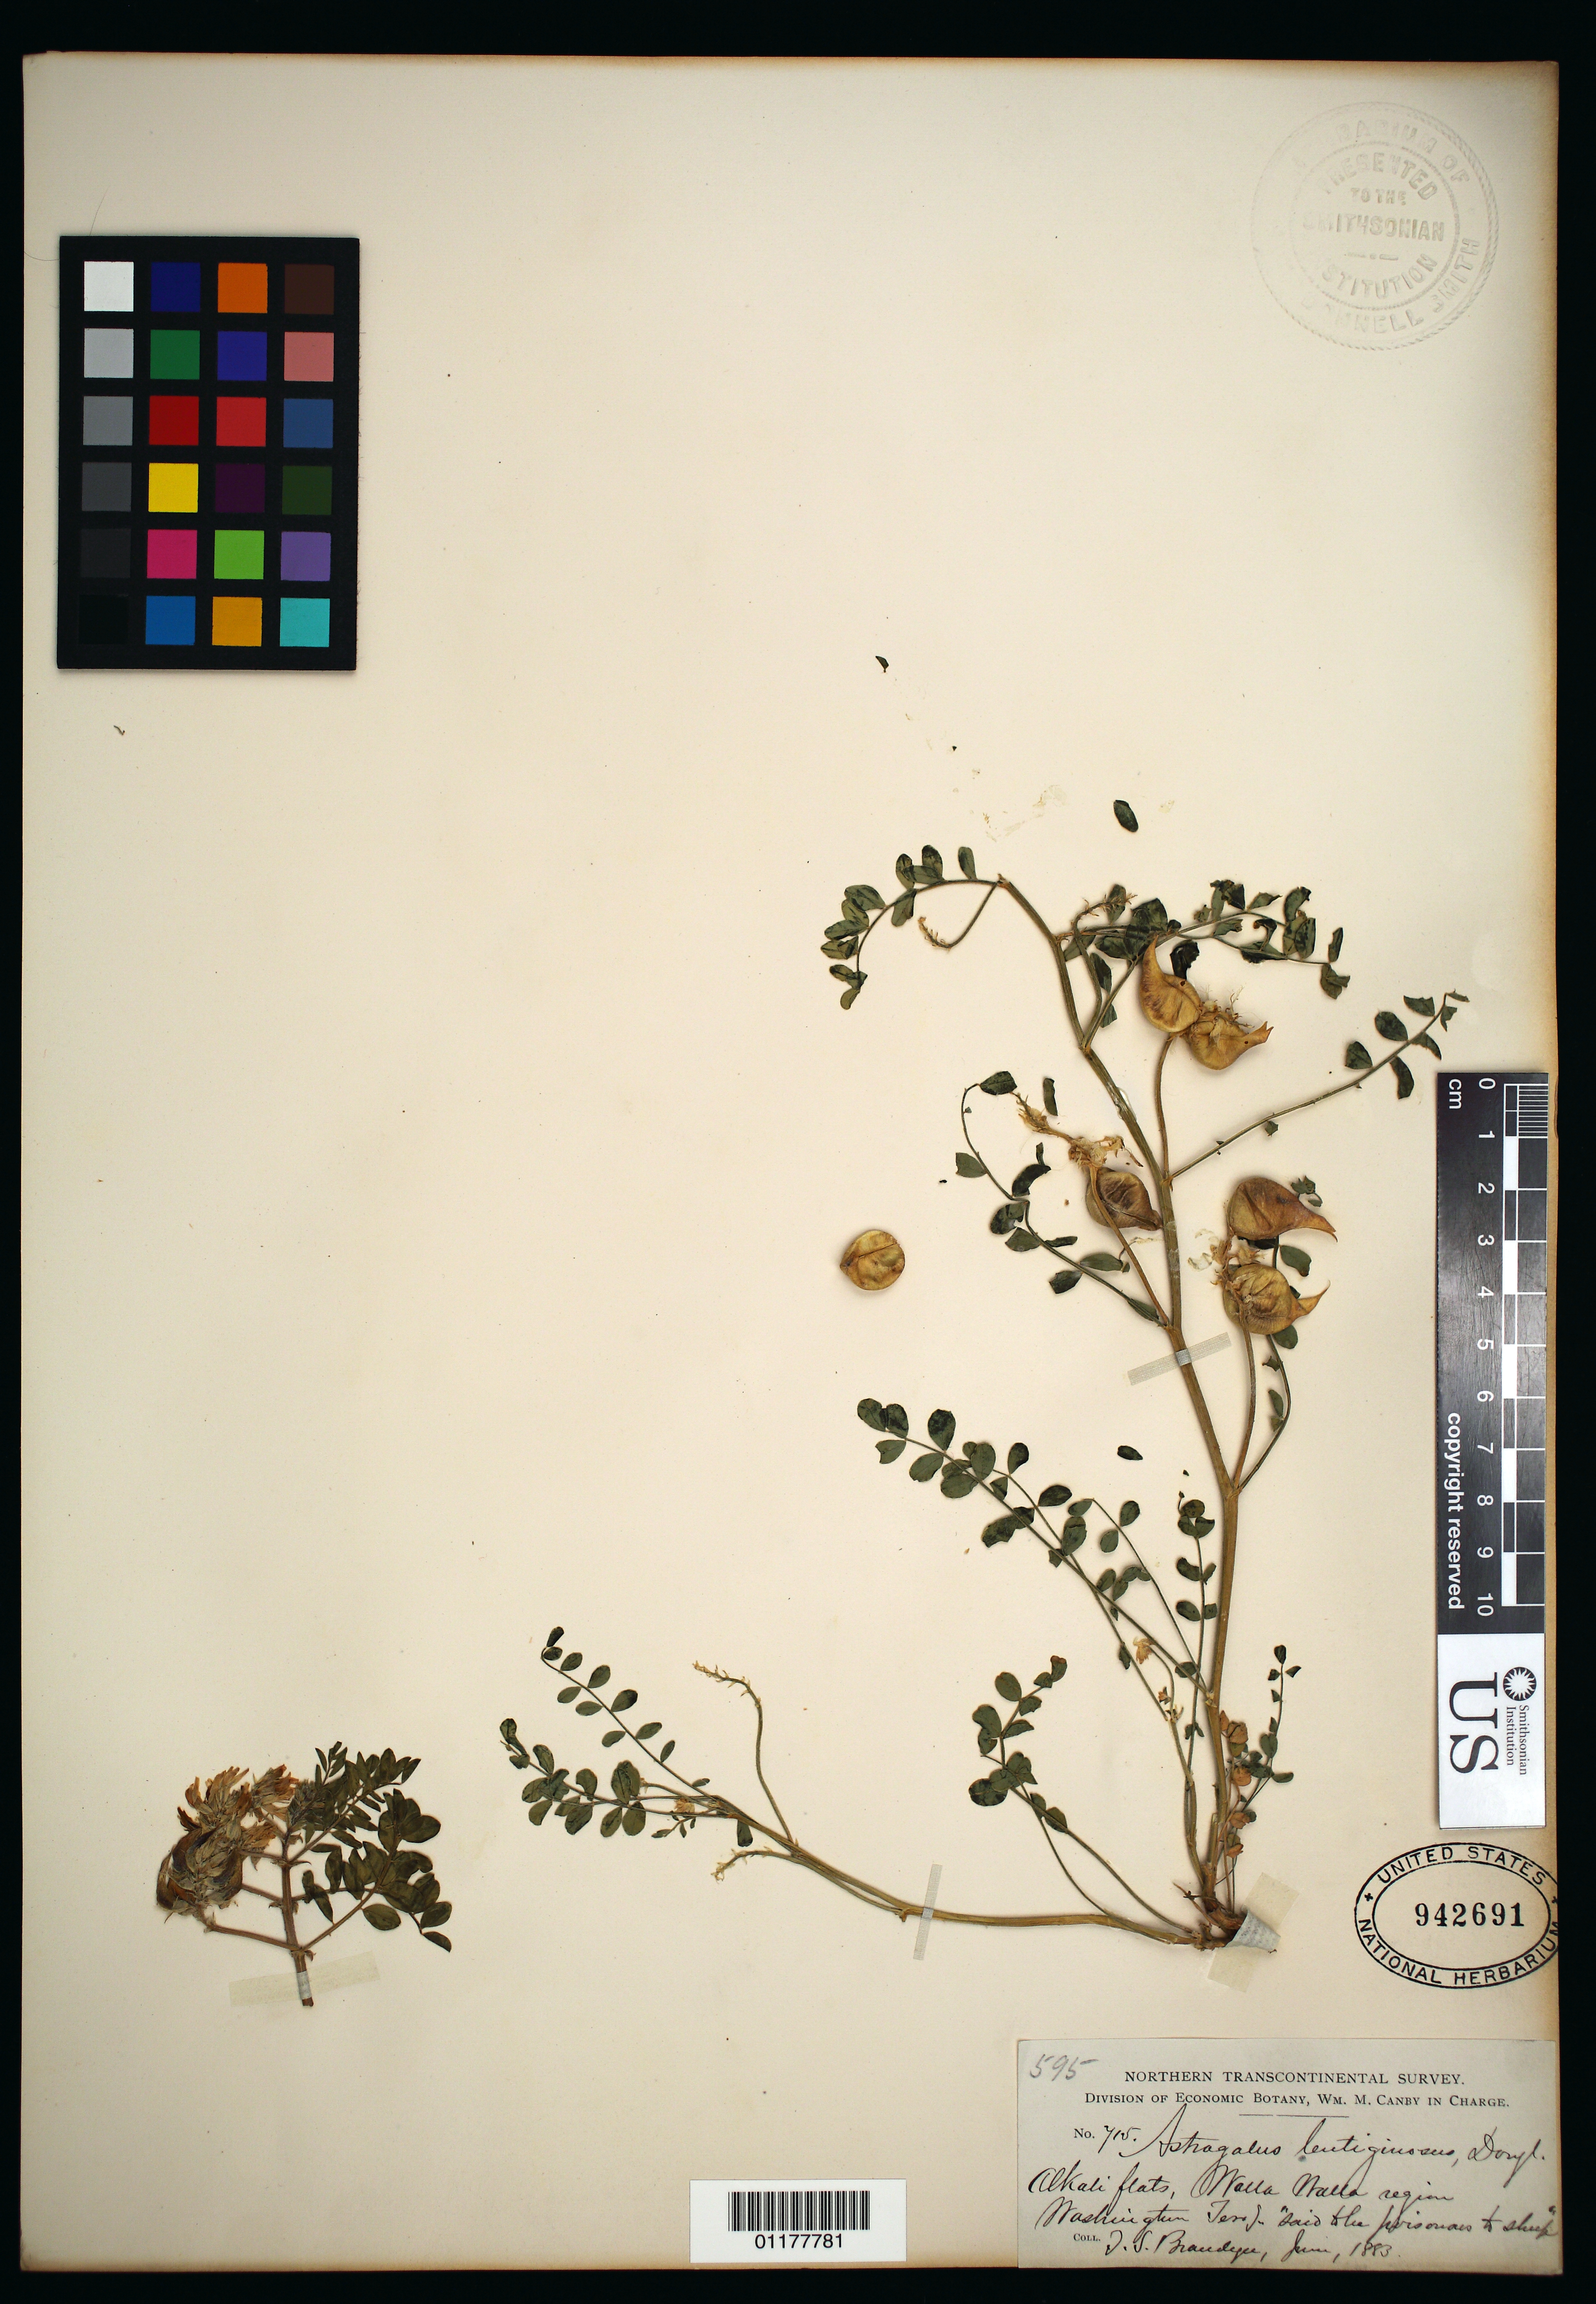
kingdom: Plantae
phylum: Tracheophyta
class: Magnoliopsida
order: Fabales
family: Fabaceae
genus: Astragalus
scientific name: Astragalus lentiginosus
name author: Douglas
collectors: T. S. Brandegee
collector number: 595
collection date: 1883-06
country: United States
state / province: Washington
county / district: Walla Walla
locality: Walla Walla Region, Wash. Ter.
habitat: Alkali flats.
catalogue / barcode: US 942691